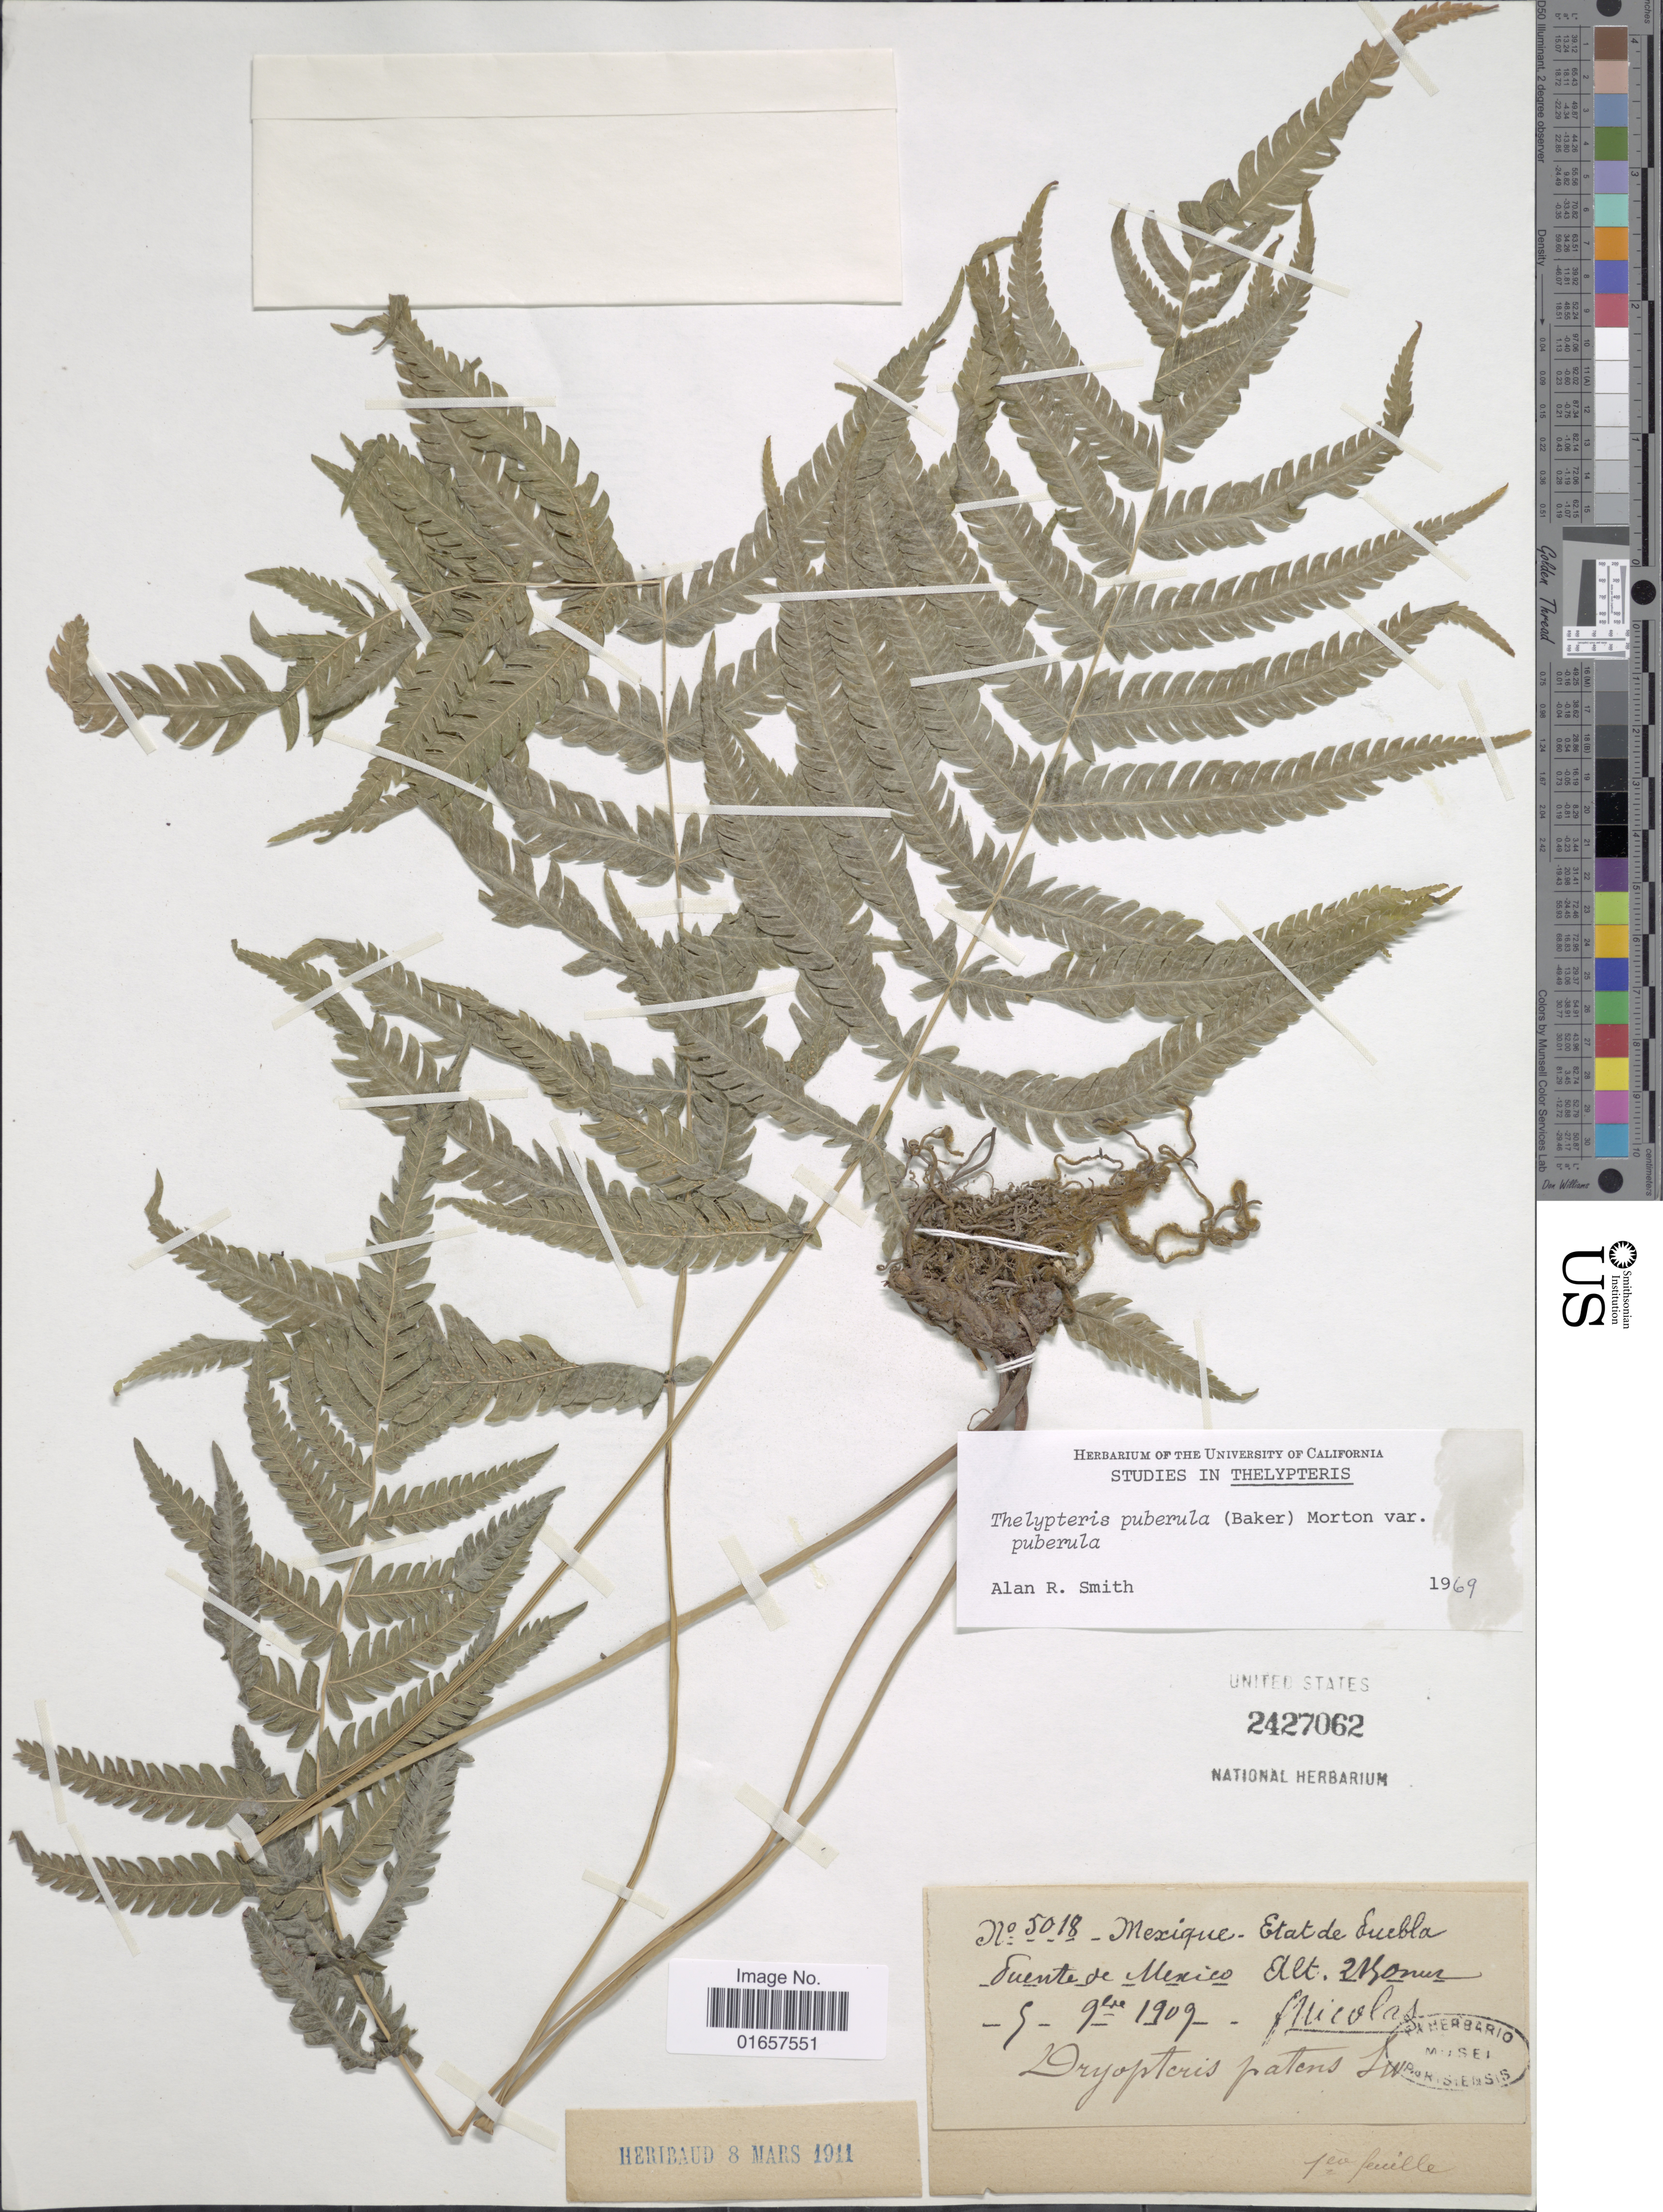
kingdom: Plantae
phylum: Tracheophyta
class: Polypodiopsida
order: Polypodiales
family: Thelypteridaceae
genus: Christella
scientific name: Christella puberula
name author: (Baker) Á. Löve & D. Löve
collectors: F. Nicolas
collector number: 5018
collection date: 1909-11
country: Mexico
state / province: Puebla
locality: Mexique, Esat de Puebla, Fuente de Mexico.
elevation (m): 2190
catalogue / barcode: US 2427062